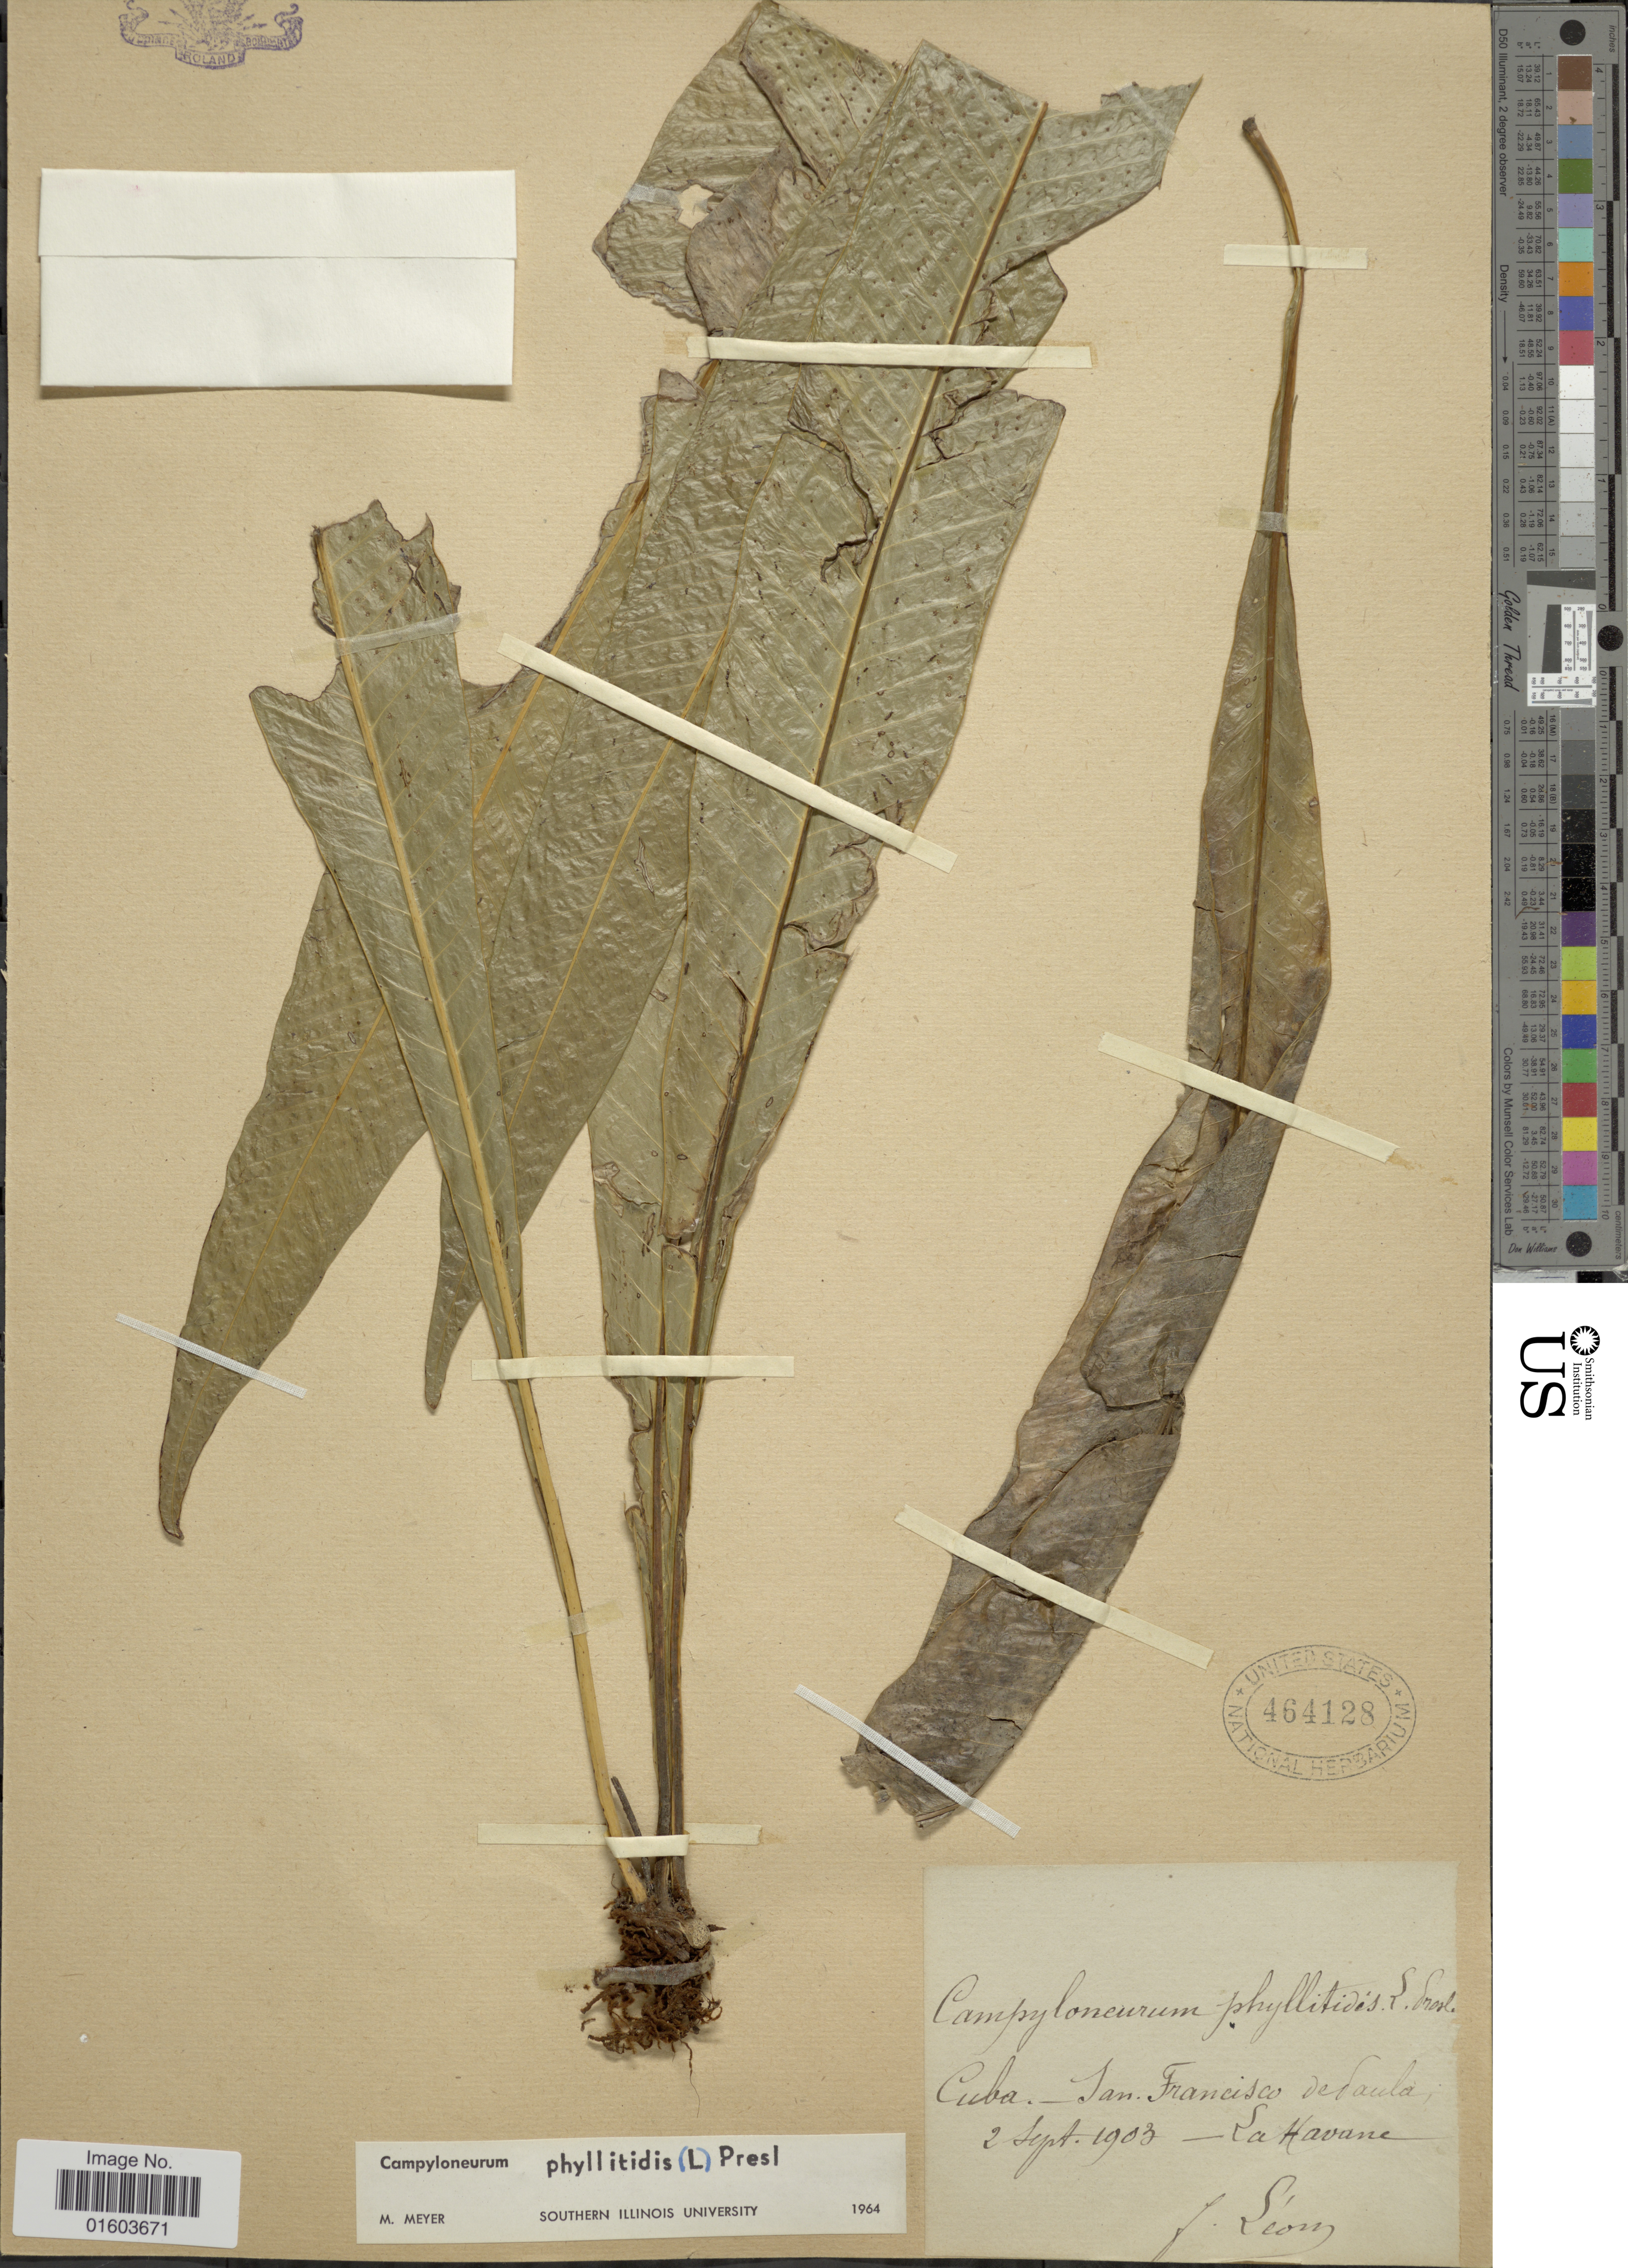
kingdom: Plantae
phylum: Tracheophyta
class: Polypodiopsida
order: Polypodiales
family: Polypodiaceae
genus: Campyloneurum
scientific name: Campyloneurum phyllitidis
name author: (L.) C. Presl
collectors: Bro. León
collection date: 1903-09-02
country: Cuba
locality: San Francisco depaula, La Havane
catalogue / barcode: US 464128